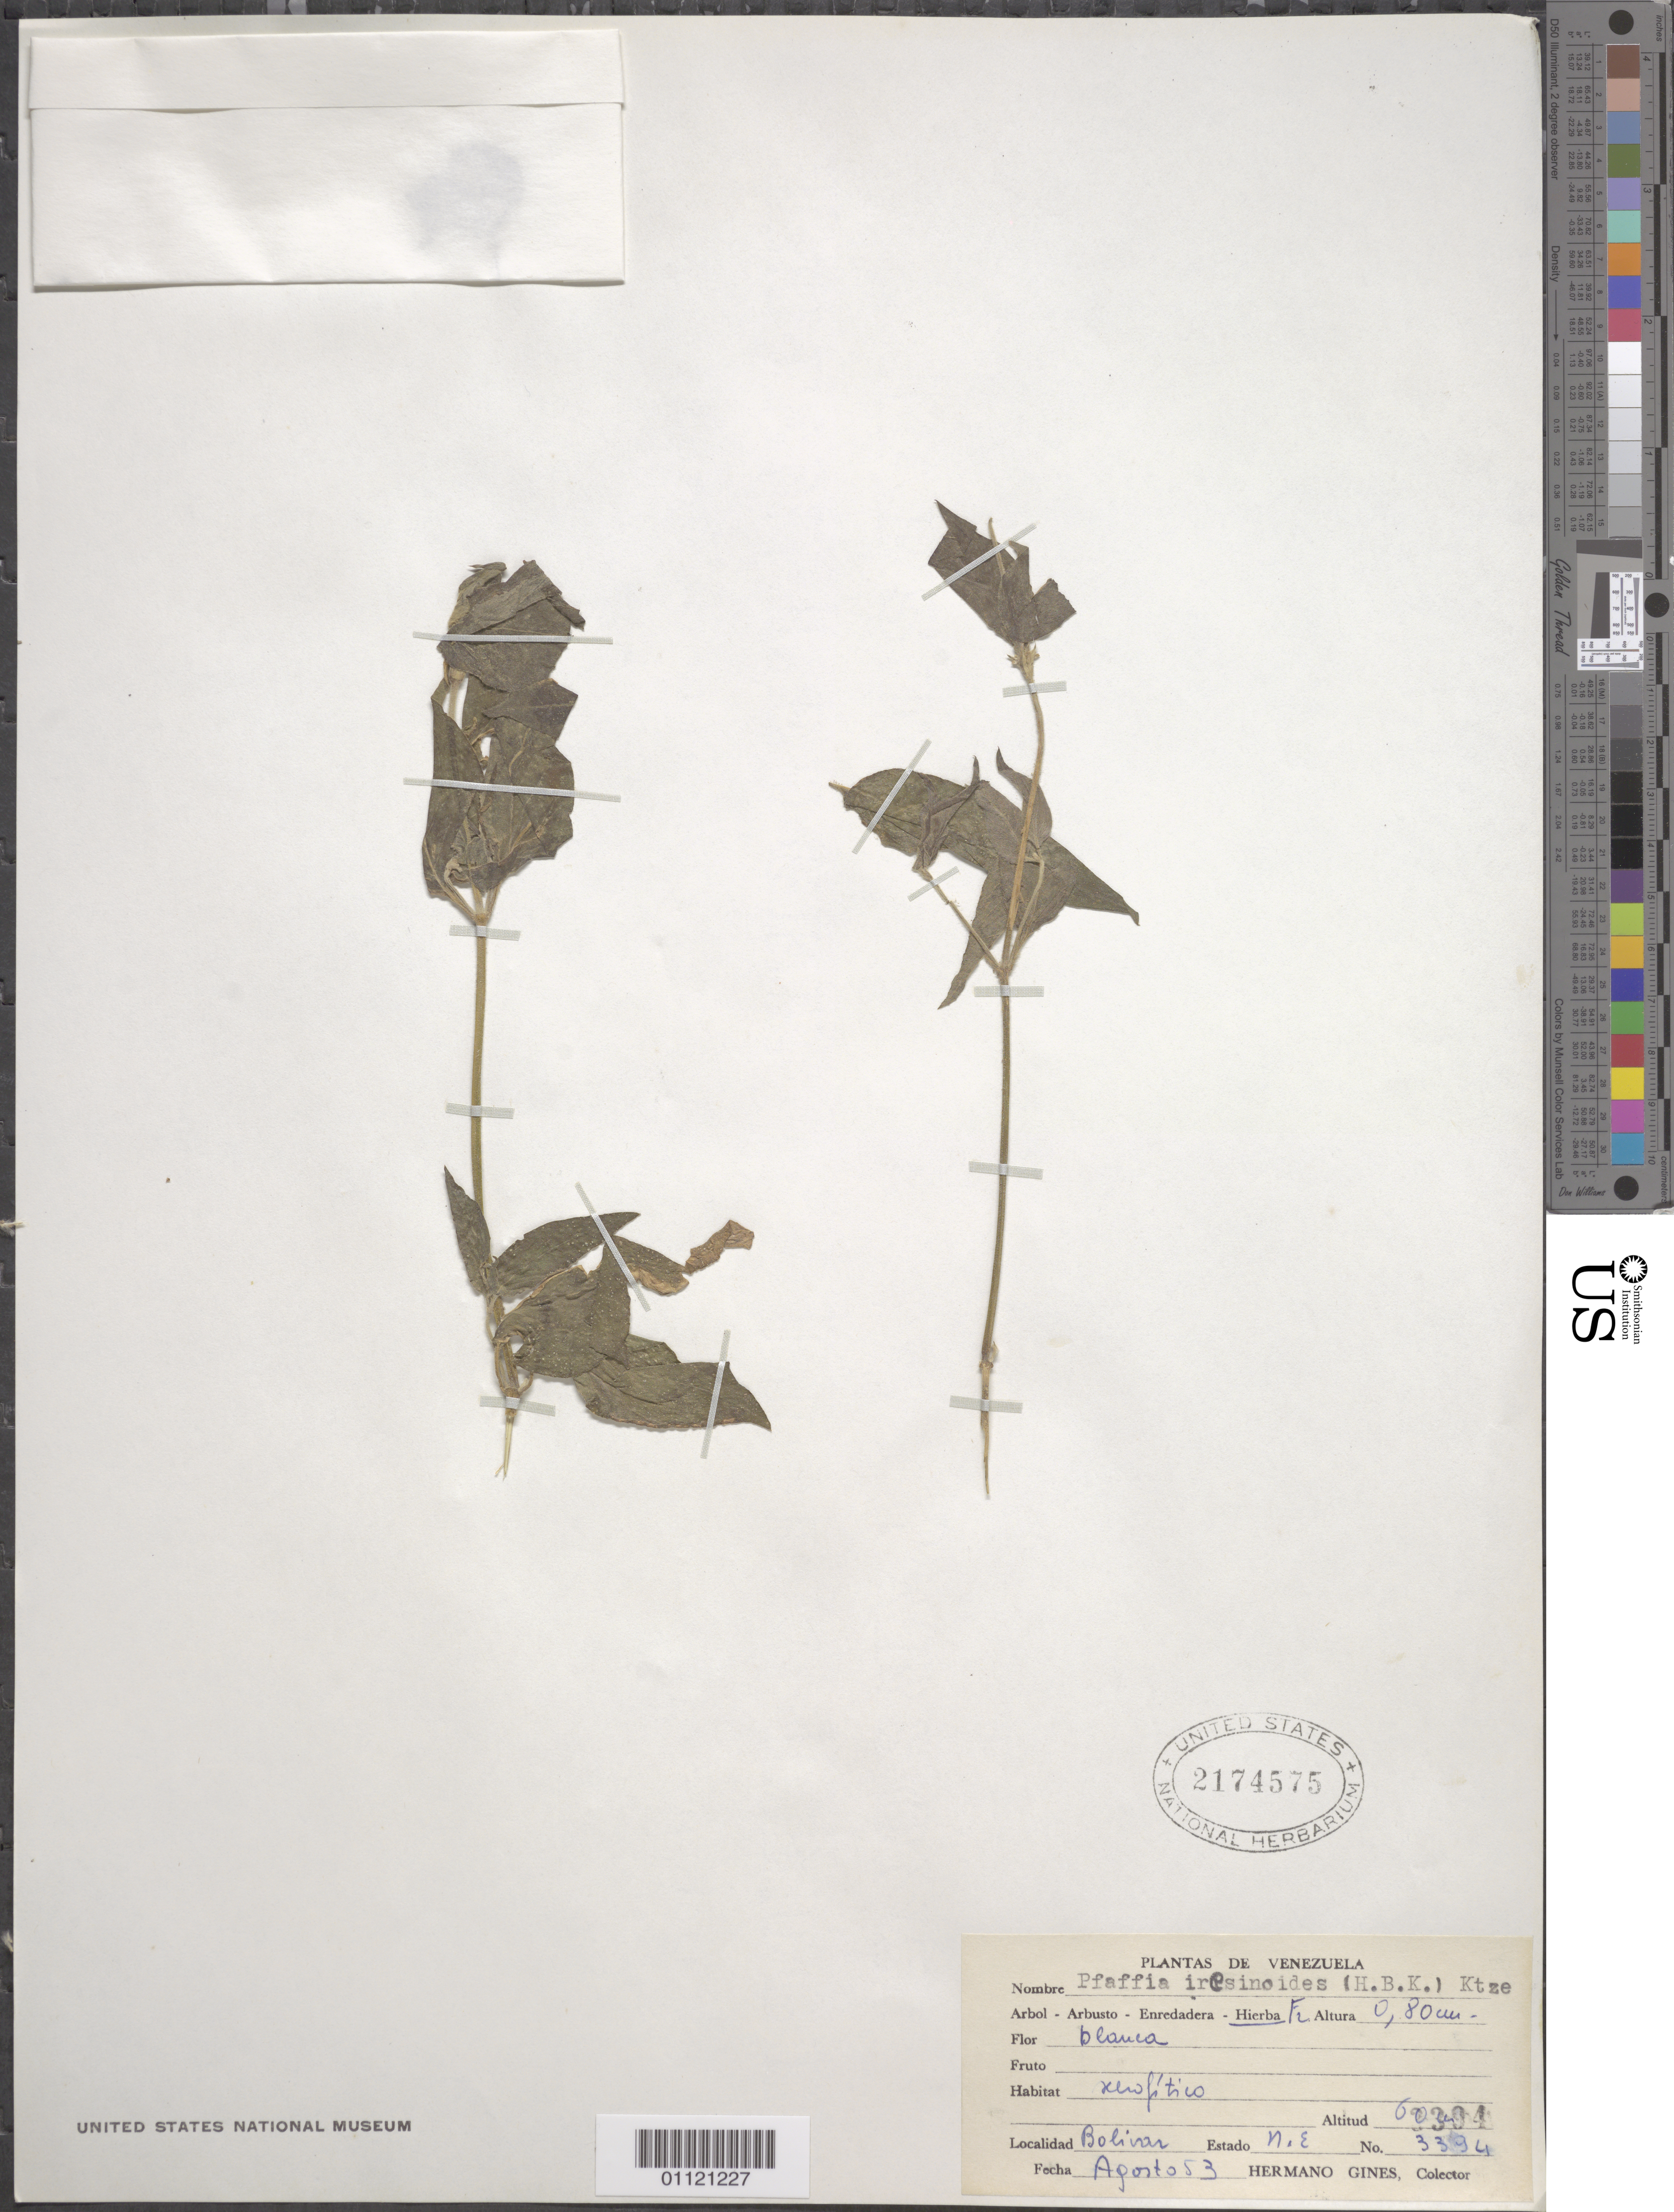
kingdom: Plantae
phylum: Tracheophyta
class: Magnoliopsida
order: Caryophyllales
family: Amaranthaceae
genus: Pfaffia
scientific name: Pfaffia iresinoides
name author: (Kunth) Spreng.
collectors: Bro. Gines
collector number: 3394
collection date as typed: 01 Aug 1953 to 31 Aug 1953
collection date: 1953-08-01/1953-08-31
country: Venezuela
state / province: Nueva Esparta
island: Margarita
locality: Bolivar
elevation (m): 60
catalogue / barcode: US 2174575